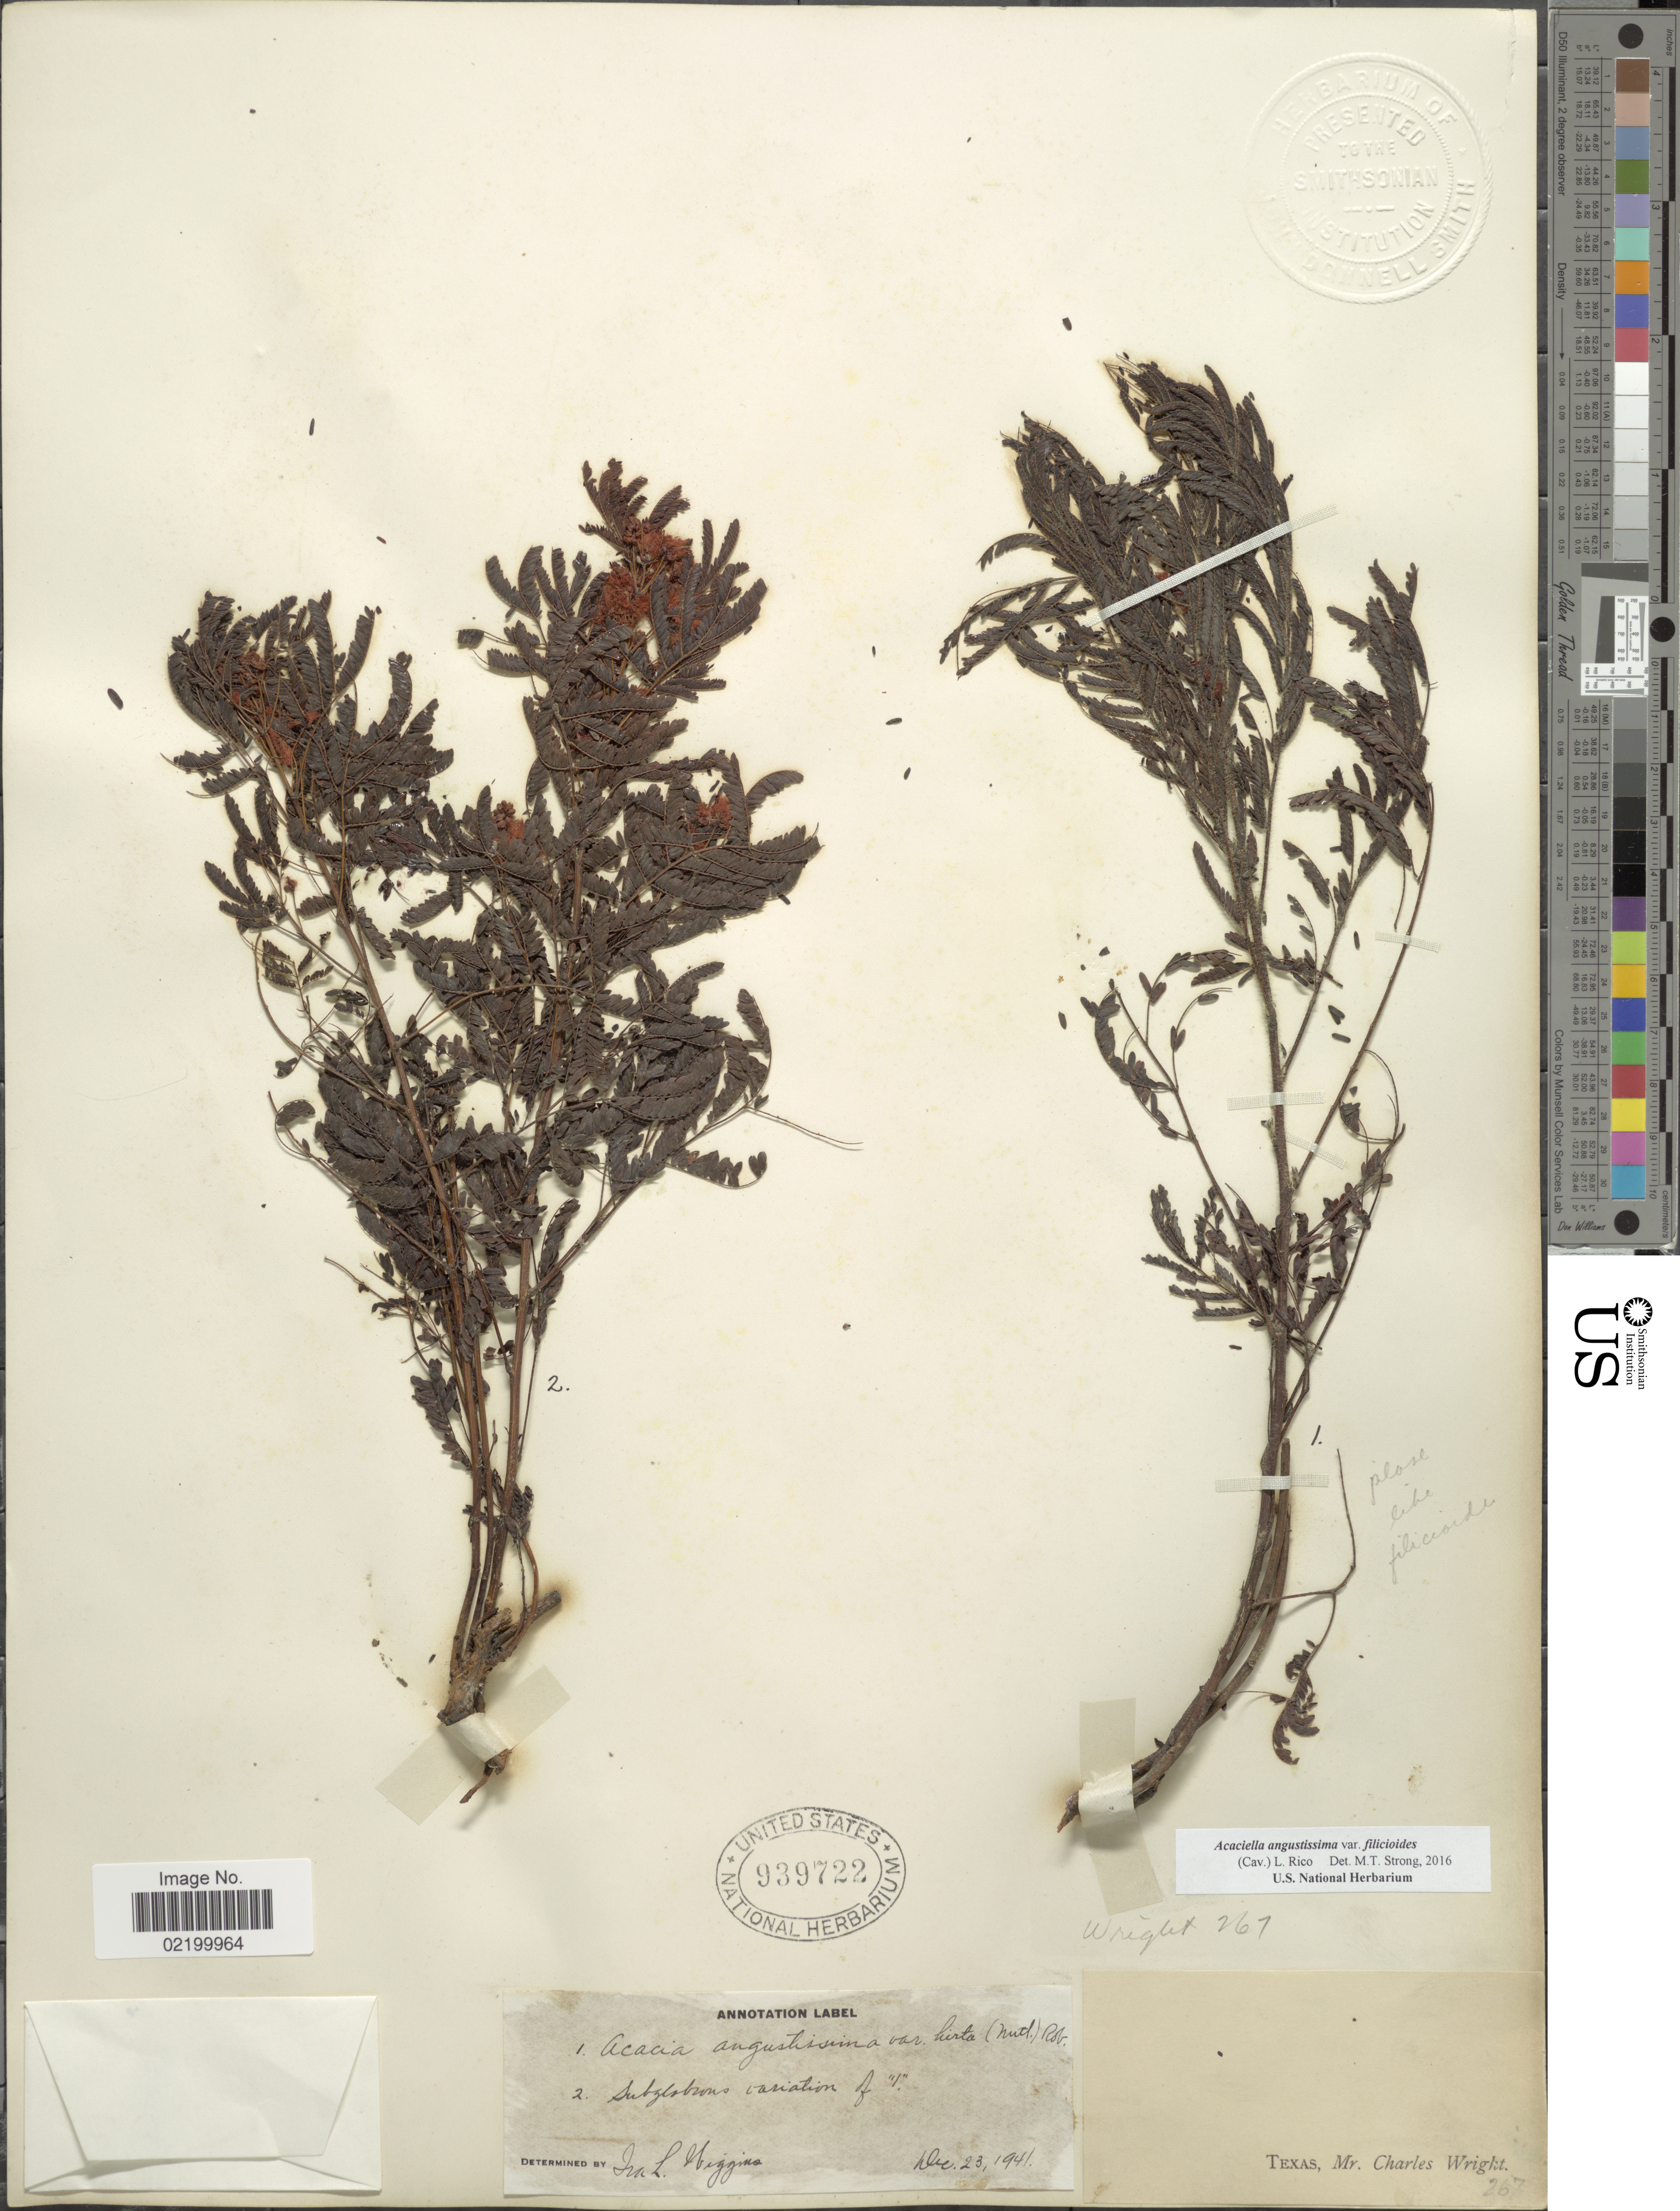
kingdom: Plantae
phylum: Tracheophyta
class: Magnoliopsida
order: Fabales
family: Fabaceae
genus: Acaciella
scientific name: Acaciella angustissima var. filicioides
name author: (Cav.) L. Rico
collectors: C. Wright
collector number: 267*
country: United States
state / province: Texas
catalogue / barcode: US 939722